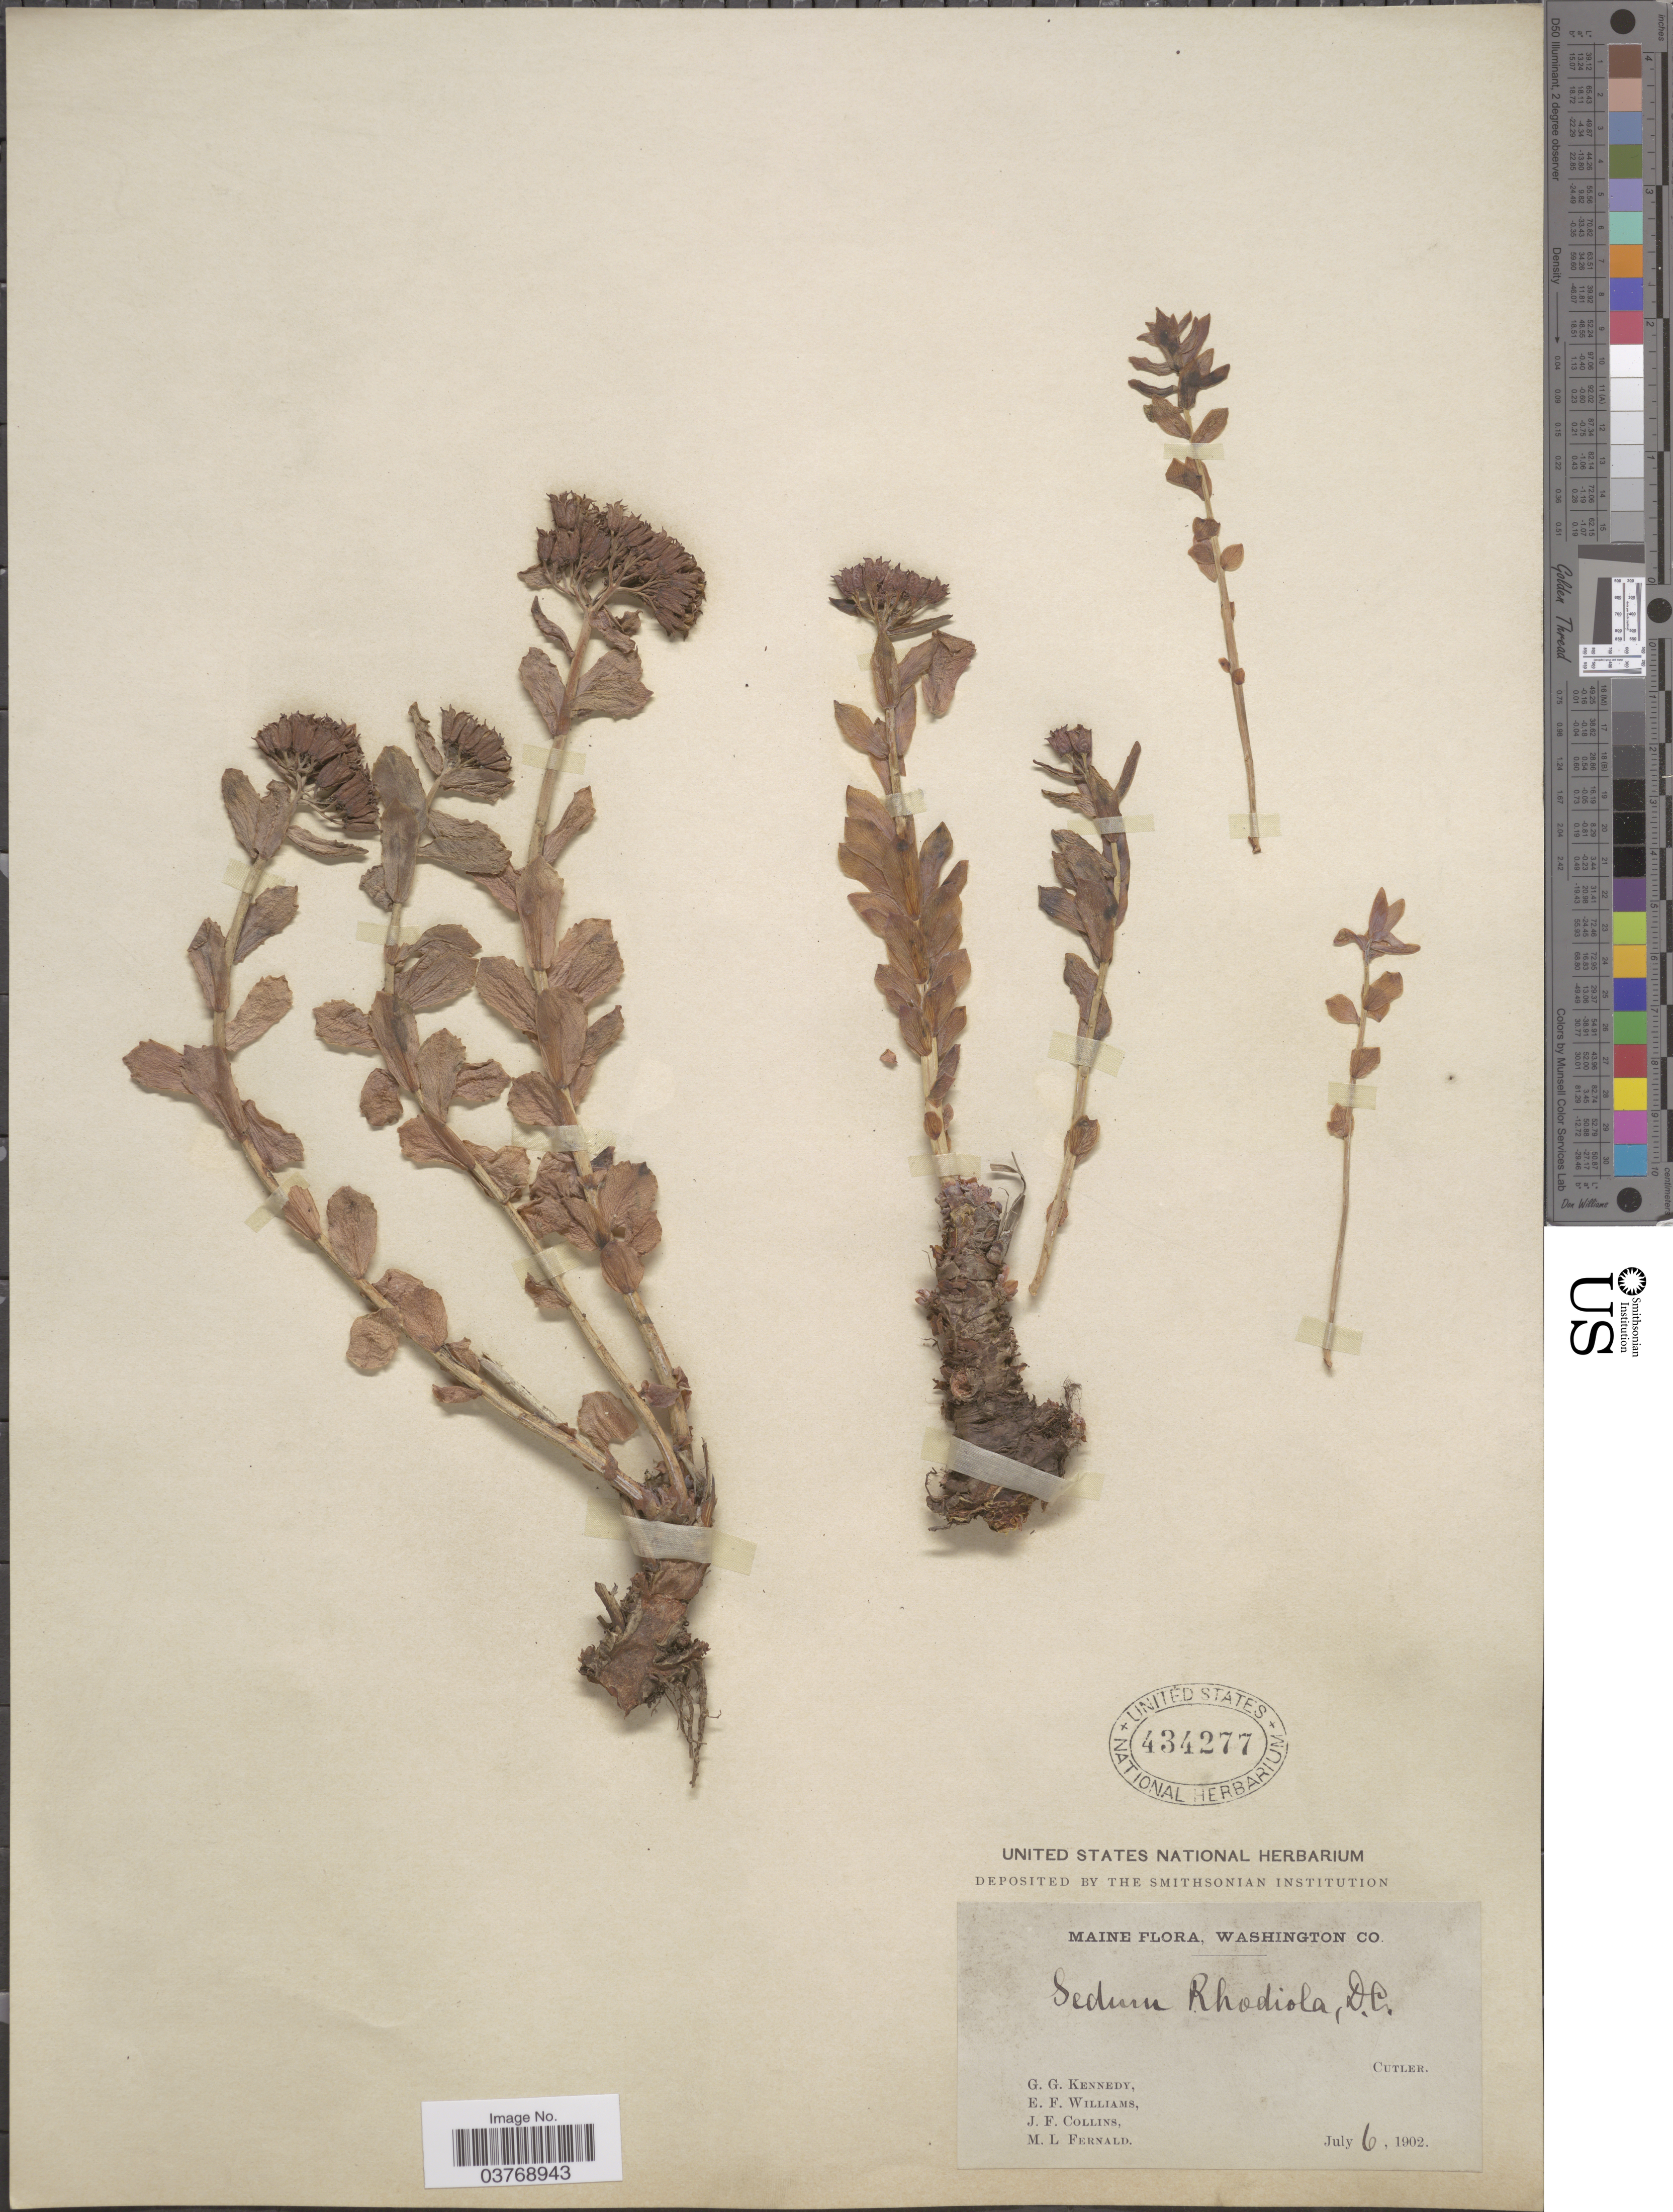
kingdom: Plantae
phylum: Tracheophyta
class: Magnoliopsida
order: Saxifragales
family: Crassulaceae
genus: Rhodiola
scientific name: Rhodiola rosea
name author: L.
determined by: Strong, Mark T., (BOT), Smithsonian Institution - National Museum of Natural History (UNITED STATES)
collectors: G. Kennedy, E. Williams, J. Collins & M. L. Fernald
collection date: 1902-07-06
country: United States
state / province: Maine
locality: Washington Co. Cutler.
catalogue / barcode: US 434277